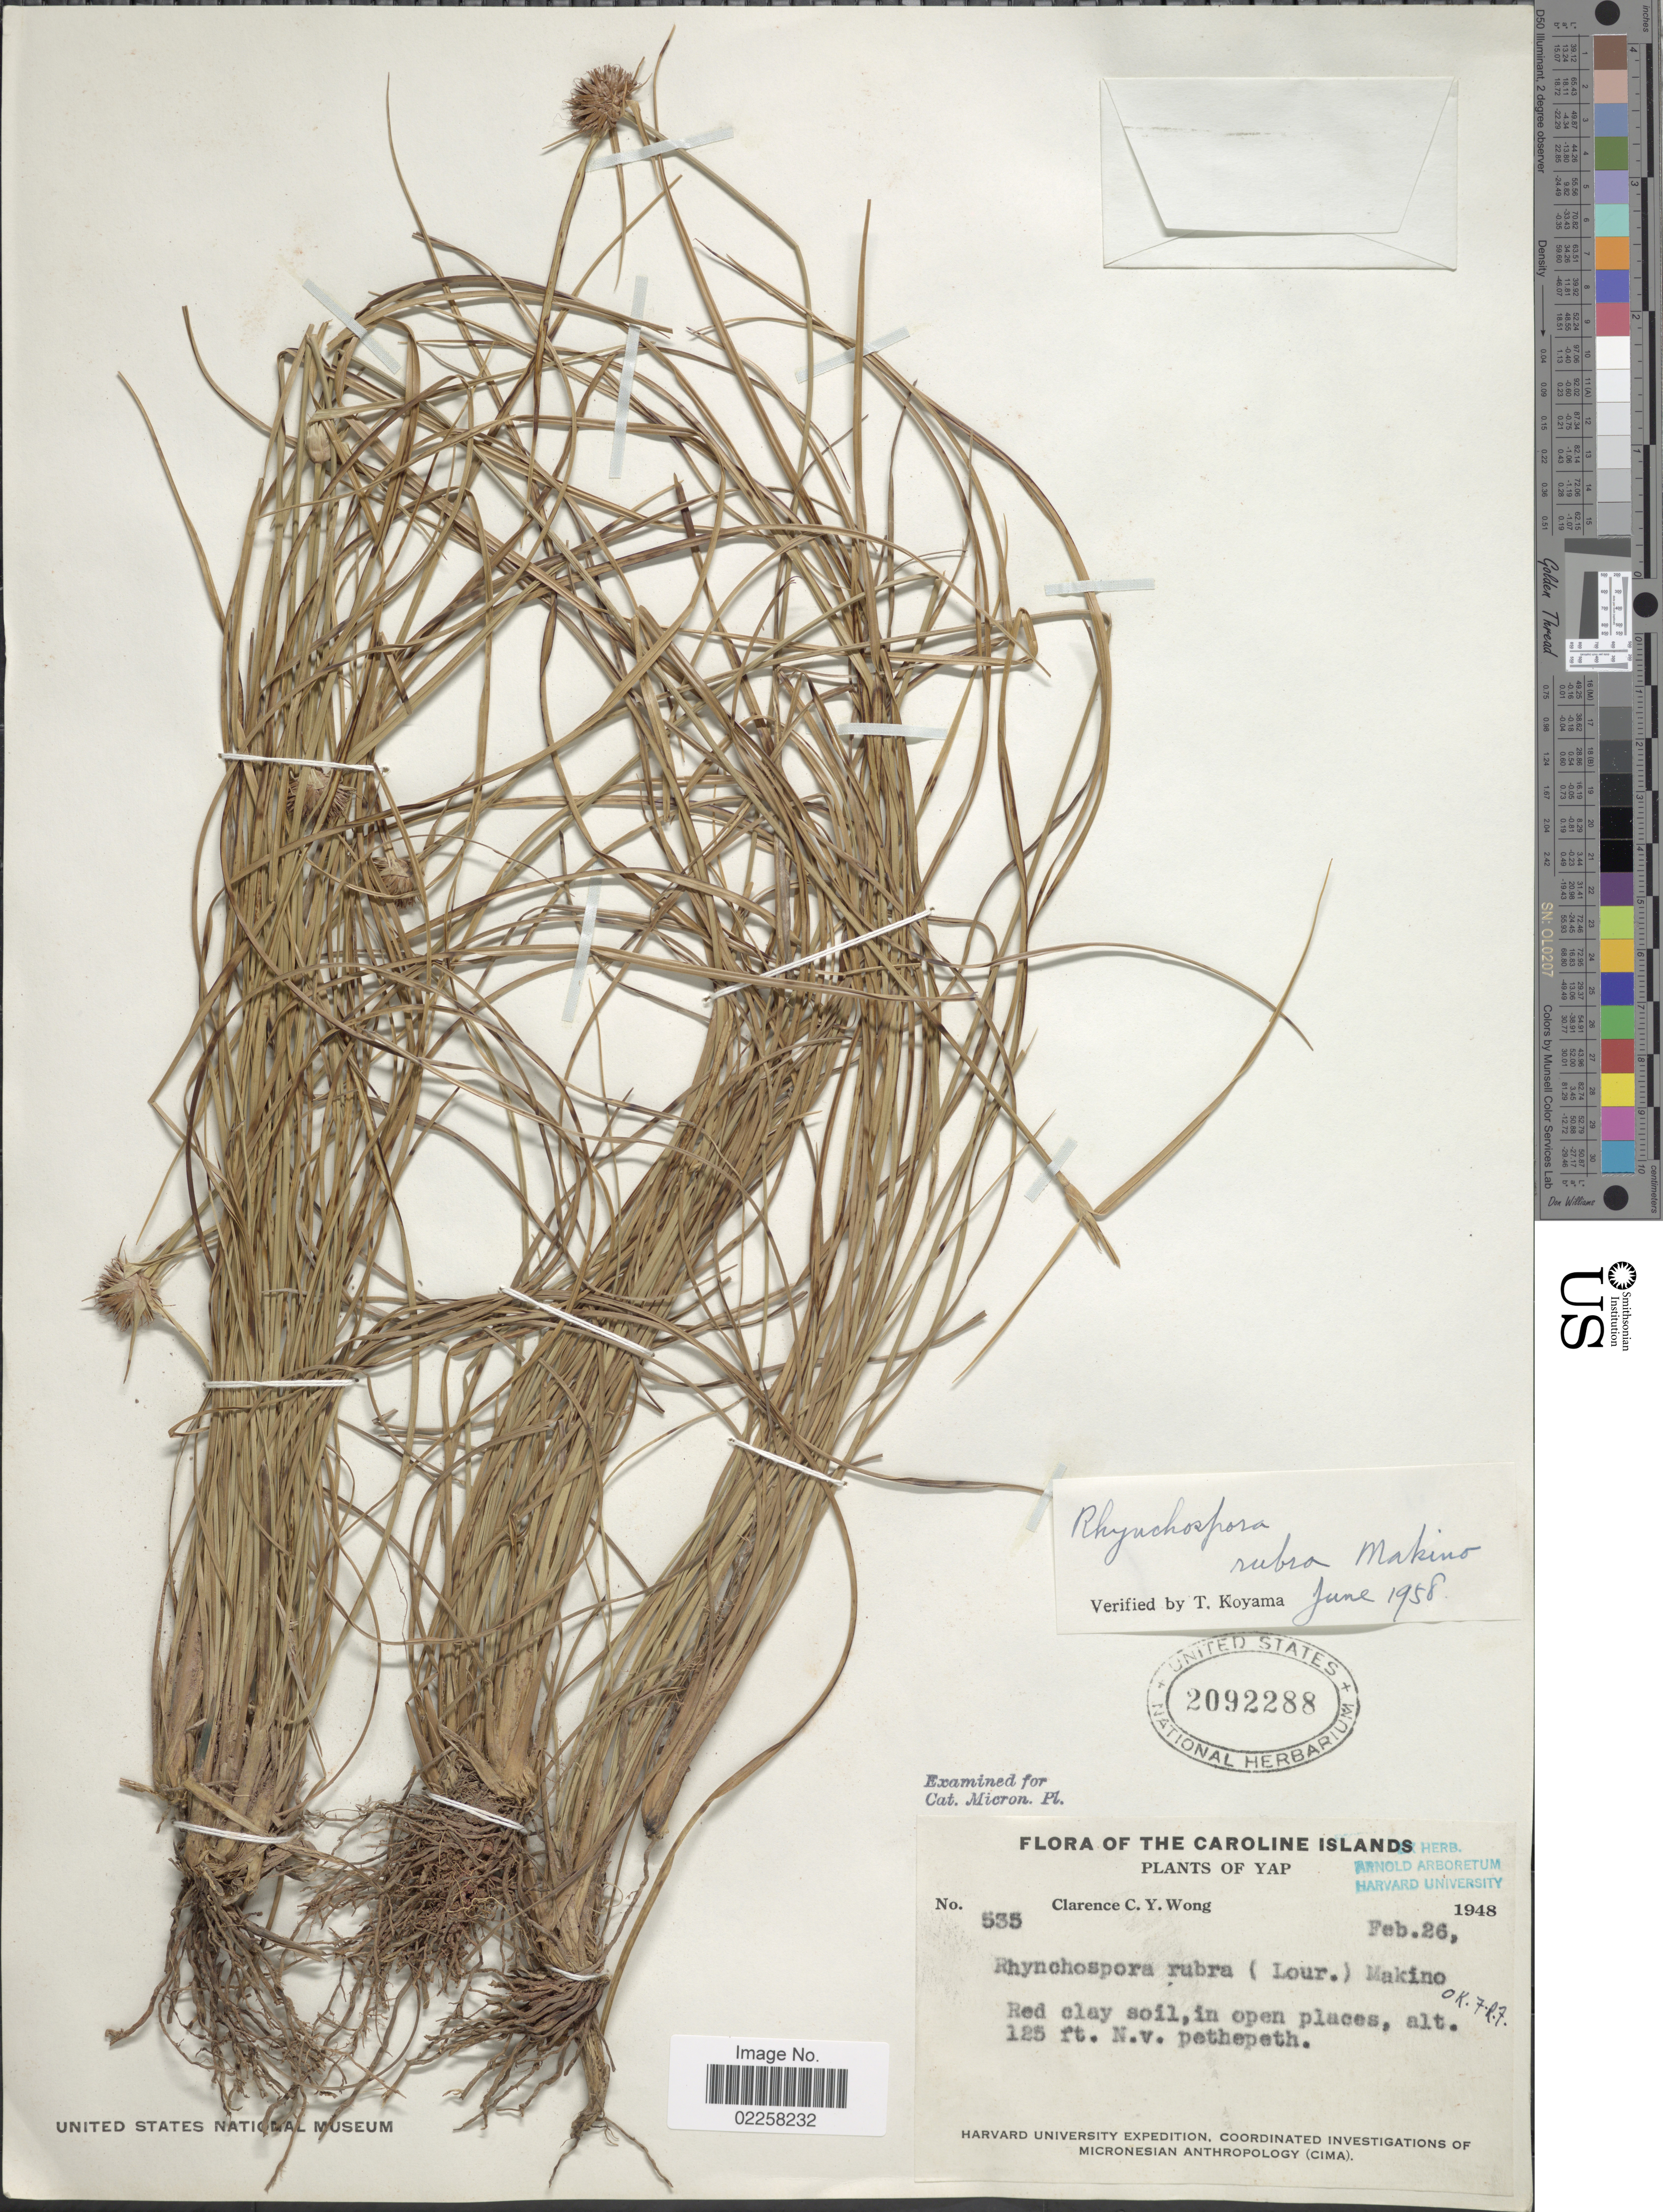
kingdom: Plantae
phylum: Tracheophyta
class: Liliopsida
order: Poales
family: Cyperaceae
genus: Rhynchospora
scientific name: Rhynchospora rubra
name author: (Lour.) Makino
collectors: C. Y. C. Wong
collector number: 535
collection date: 1948-02-26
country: Micronesia, Federated States of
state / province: Yap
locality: The Caroline Islands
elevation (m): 38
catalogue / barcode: US 2092288